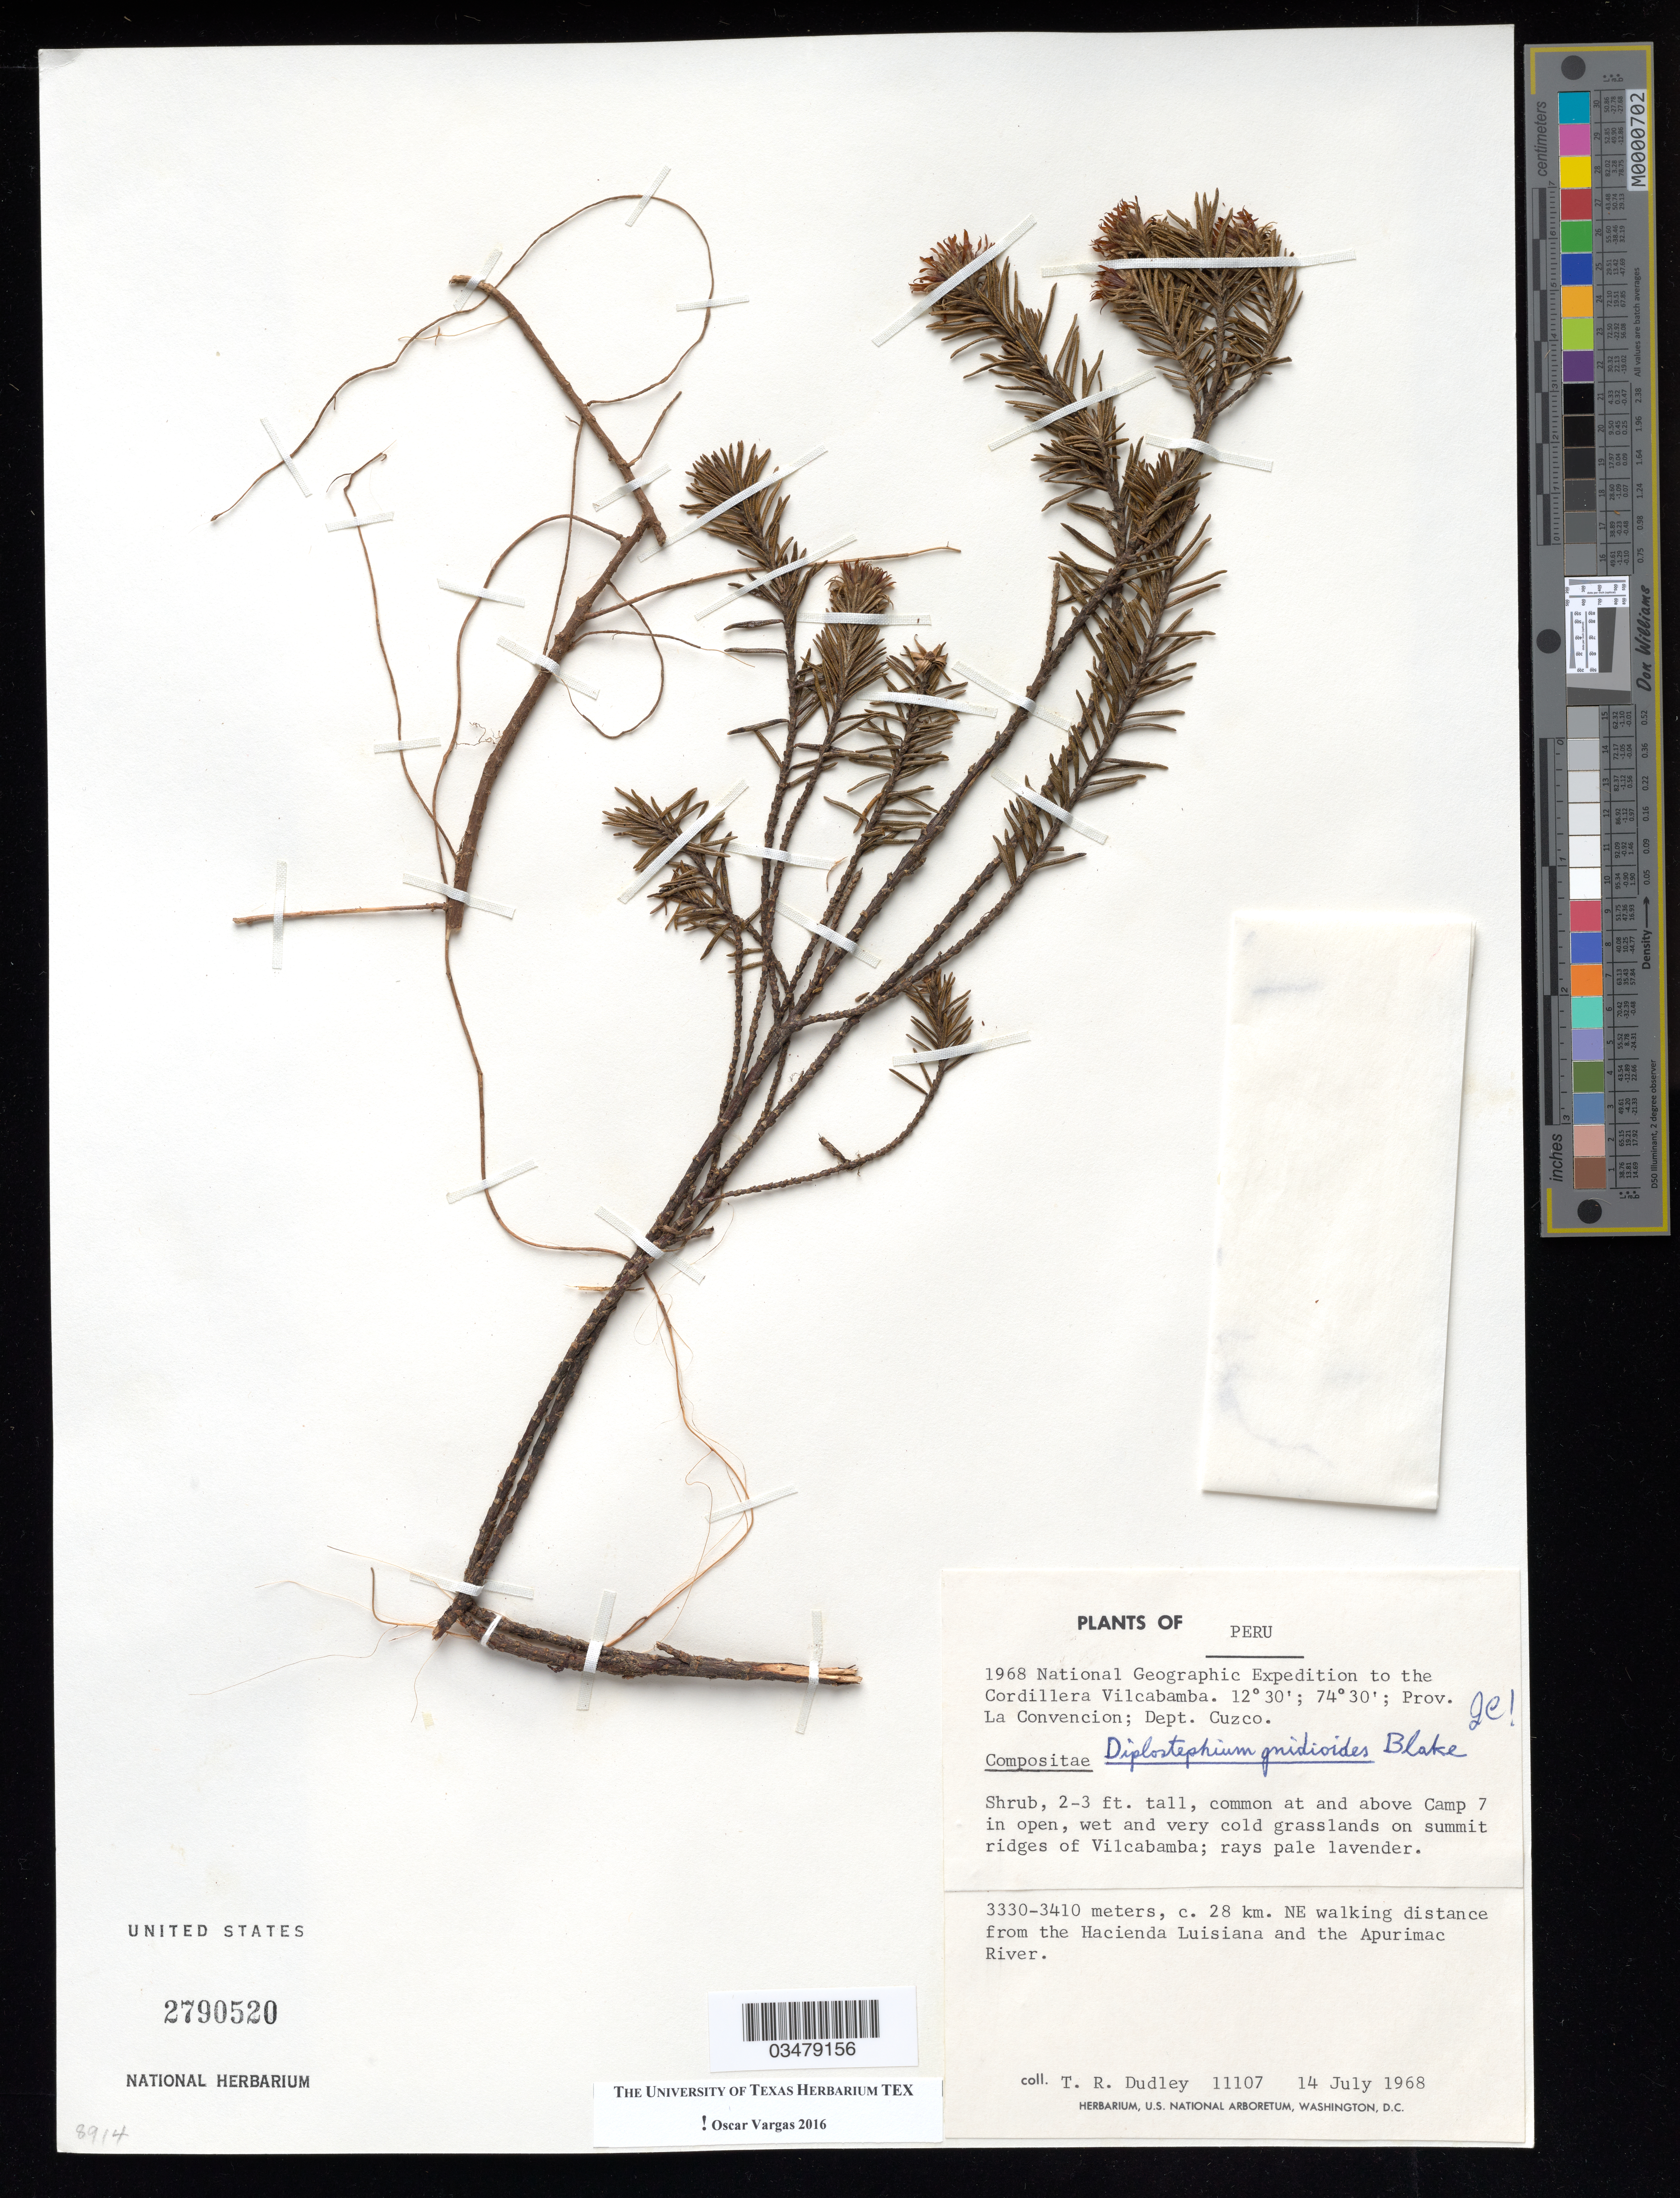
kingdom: Plantae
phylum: Tracheophyta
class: Magnoliopsida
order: Asterales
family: Asteraceae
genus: Diplostephium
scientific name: Diplostephium gnidioides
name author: S.F. Blake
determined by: Vargas, Oscar M.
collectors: T. R. Dudley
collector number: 11107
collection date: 1968-07-14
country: Peru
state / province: Apurímac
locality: C. 28 km. NE walking distance from the Hacienda Luisiana and the Apurimac River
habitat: open wet and very cold grasslands on summit ridges of Vilcabamba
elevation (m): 3330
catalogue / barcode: US 2790520